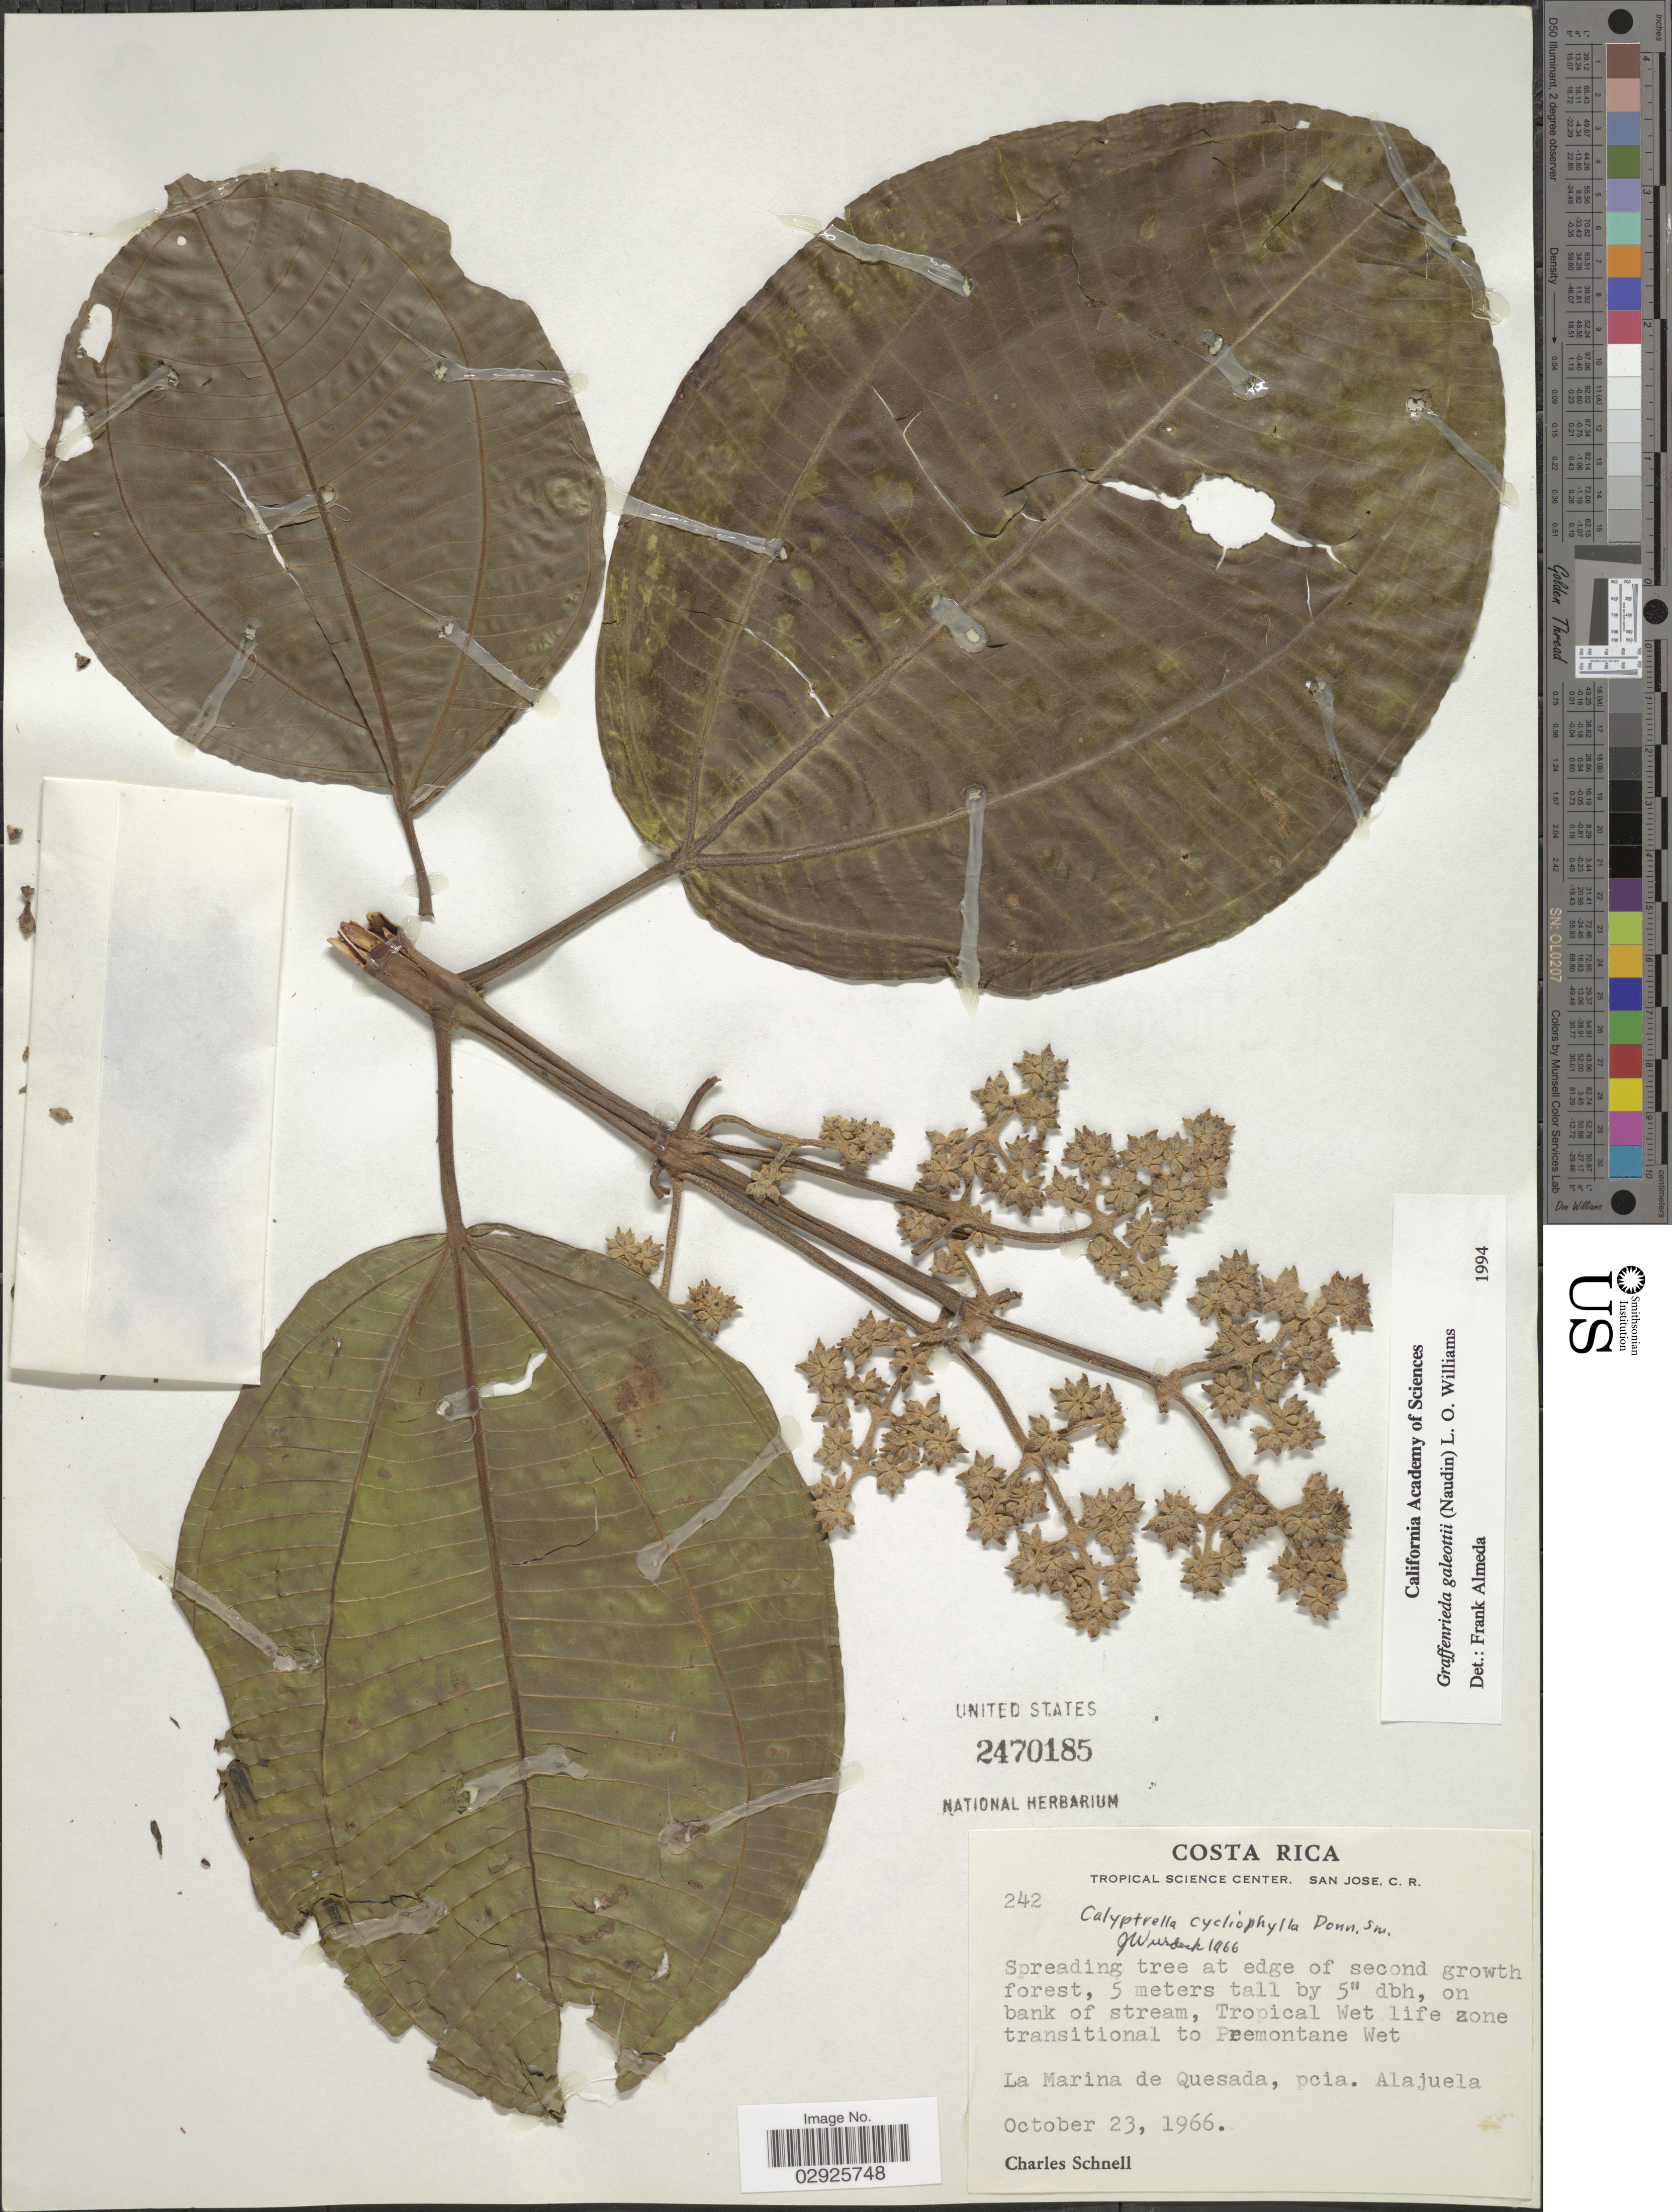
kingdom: Plantae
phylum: Tracheophyta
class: Magnoliopsida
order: Myrtales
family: Melastomataceae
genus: Graffenrieda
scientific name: Graffenrieda galeottii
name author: (Naudin) L.O. Williams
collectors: C. Schnell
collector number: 242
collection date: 1966-10-23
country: Costa Rica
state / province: Alajuela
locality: La Marina de Quesada, pica. Alajuela.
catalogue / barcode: US 2470185